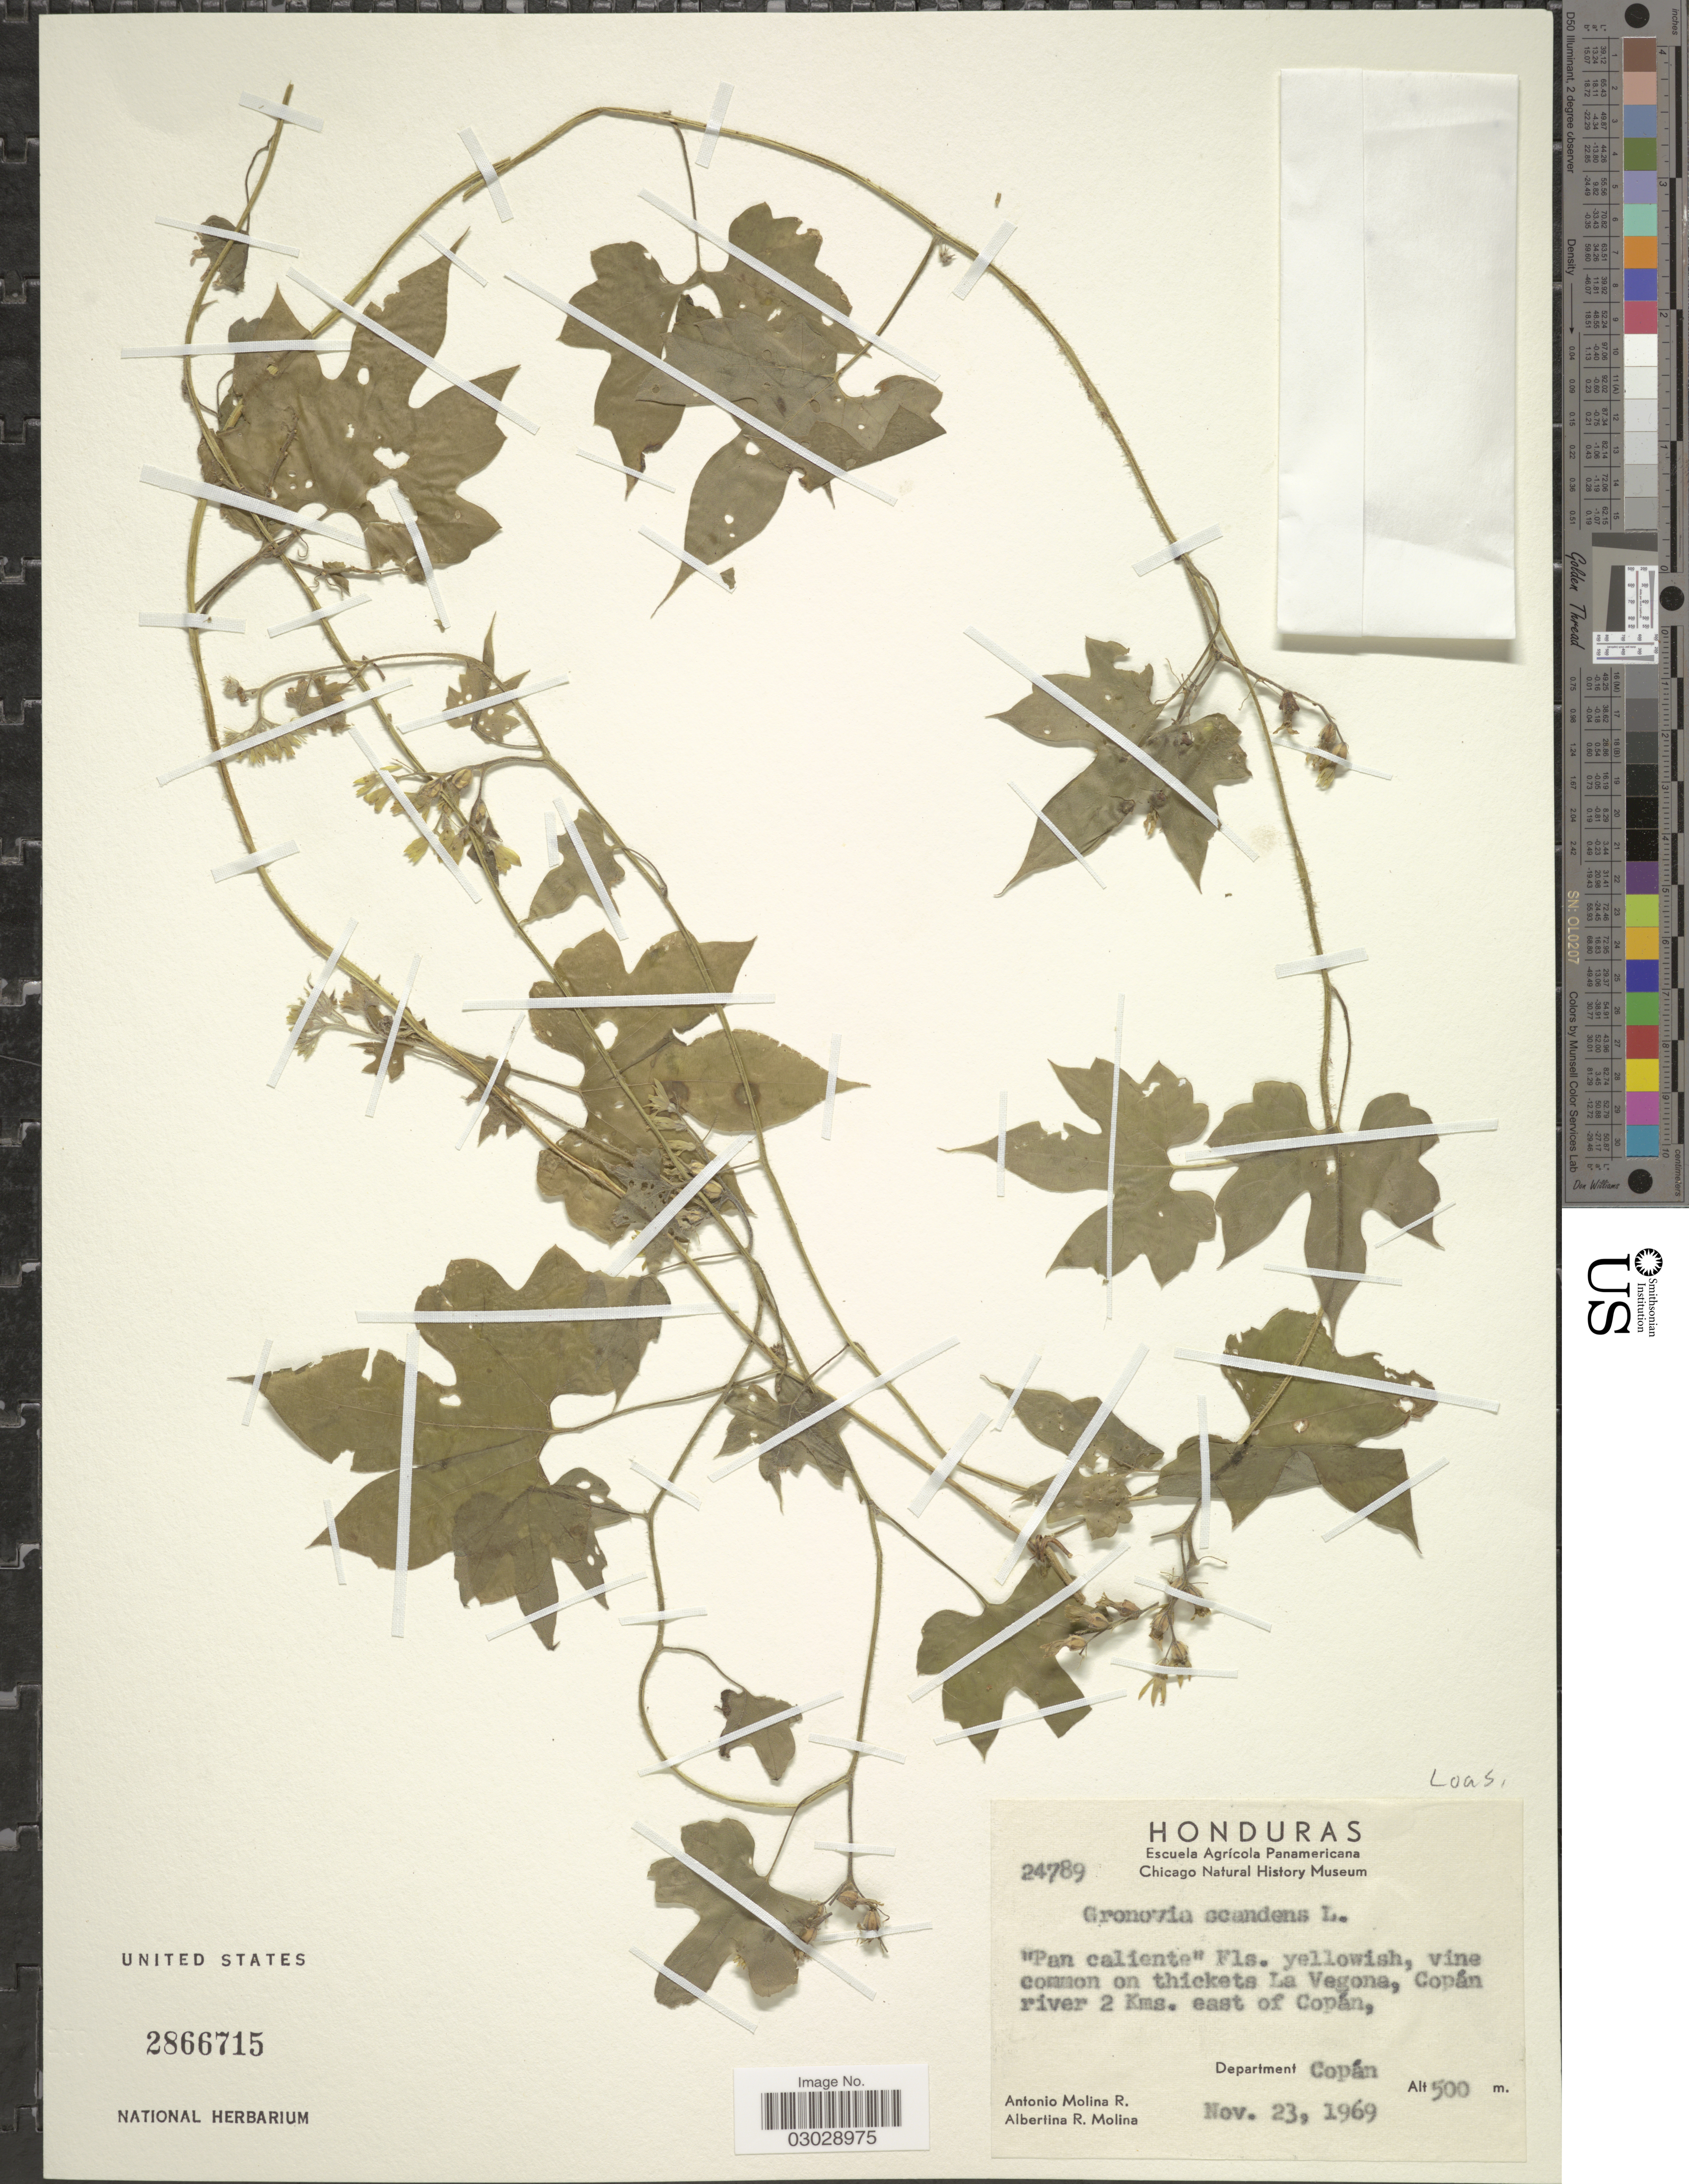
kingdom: Plantae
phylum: Tracheophyta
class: Magnoliopsida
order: Cornales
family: Loasaceae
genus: Gronovia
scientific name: Gronovia scandens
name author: L.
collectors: A. Molina R. & A. R. Molina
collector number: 24789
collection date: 1969-11-23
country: Honduras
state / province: Copán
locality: La Vegona, Copán river 2 Kms. east of Copán, Department Copán.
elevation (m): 500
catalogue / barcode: US 2866715